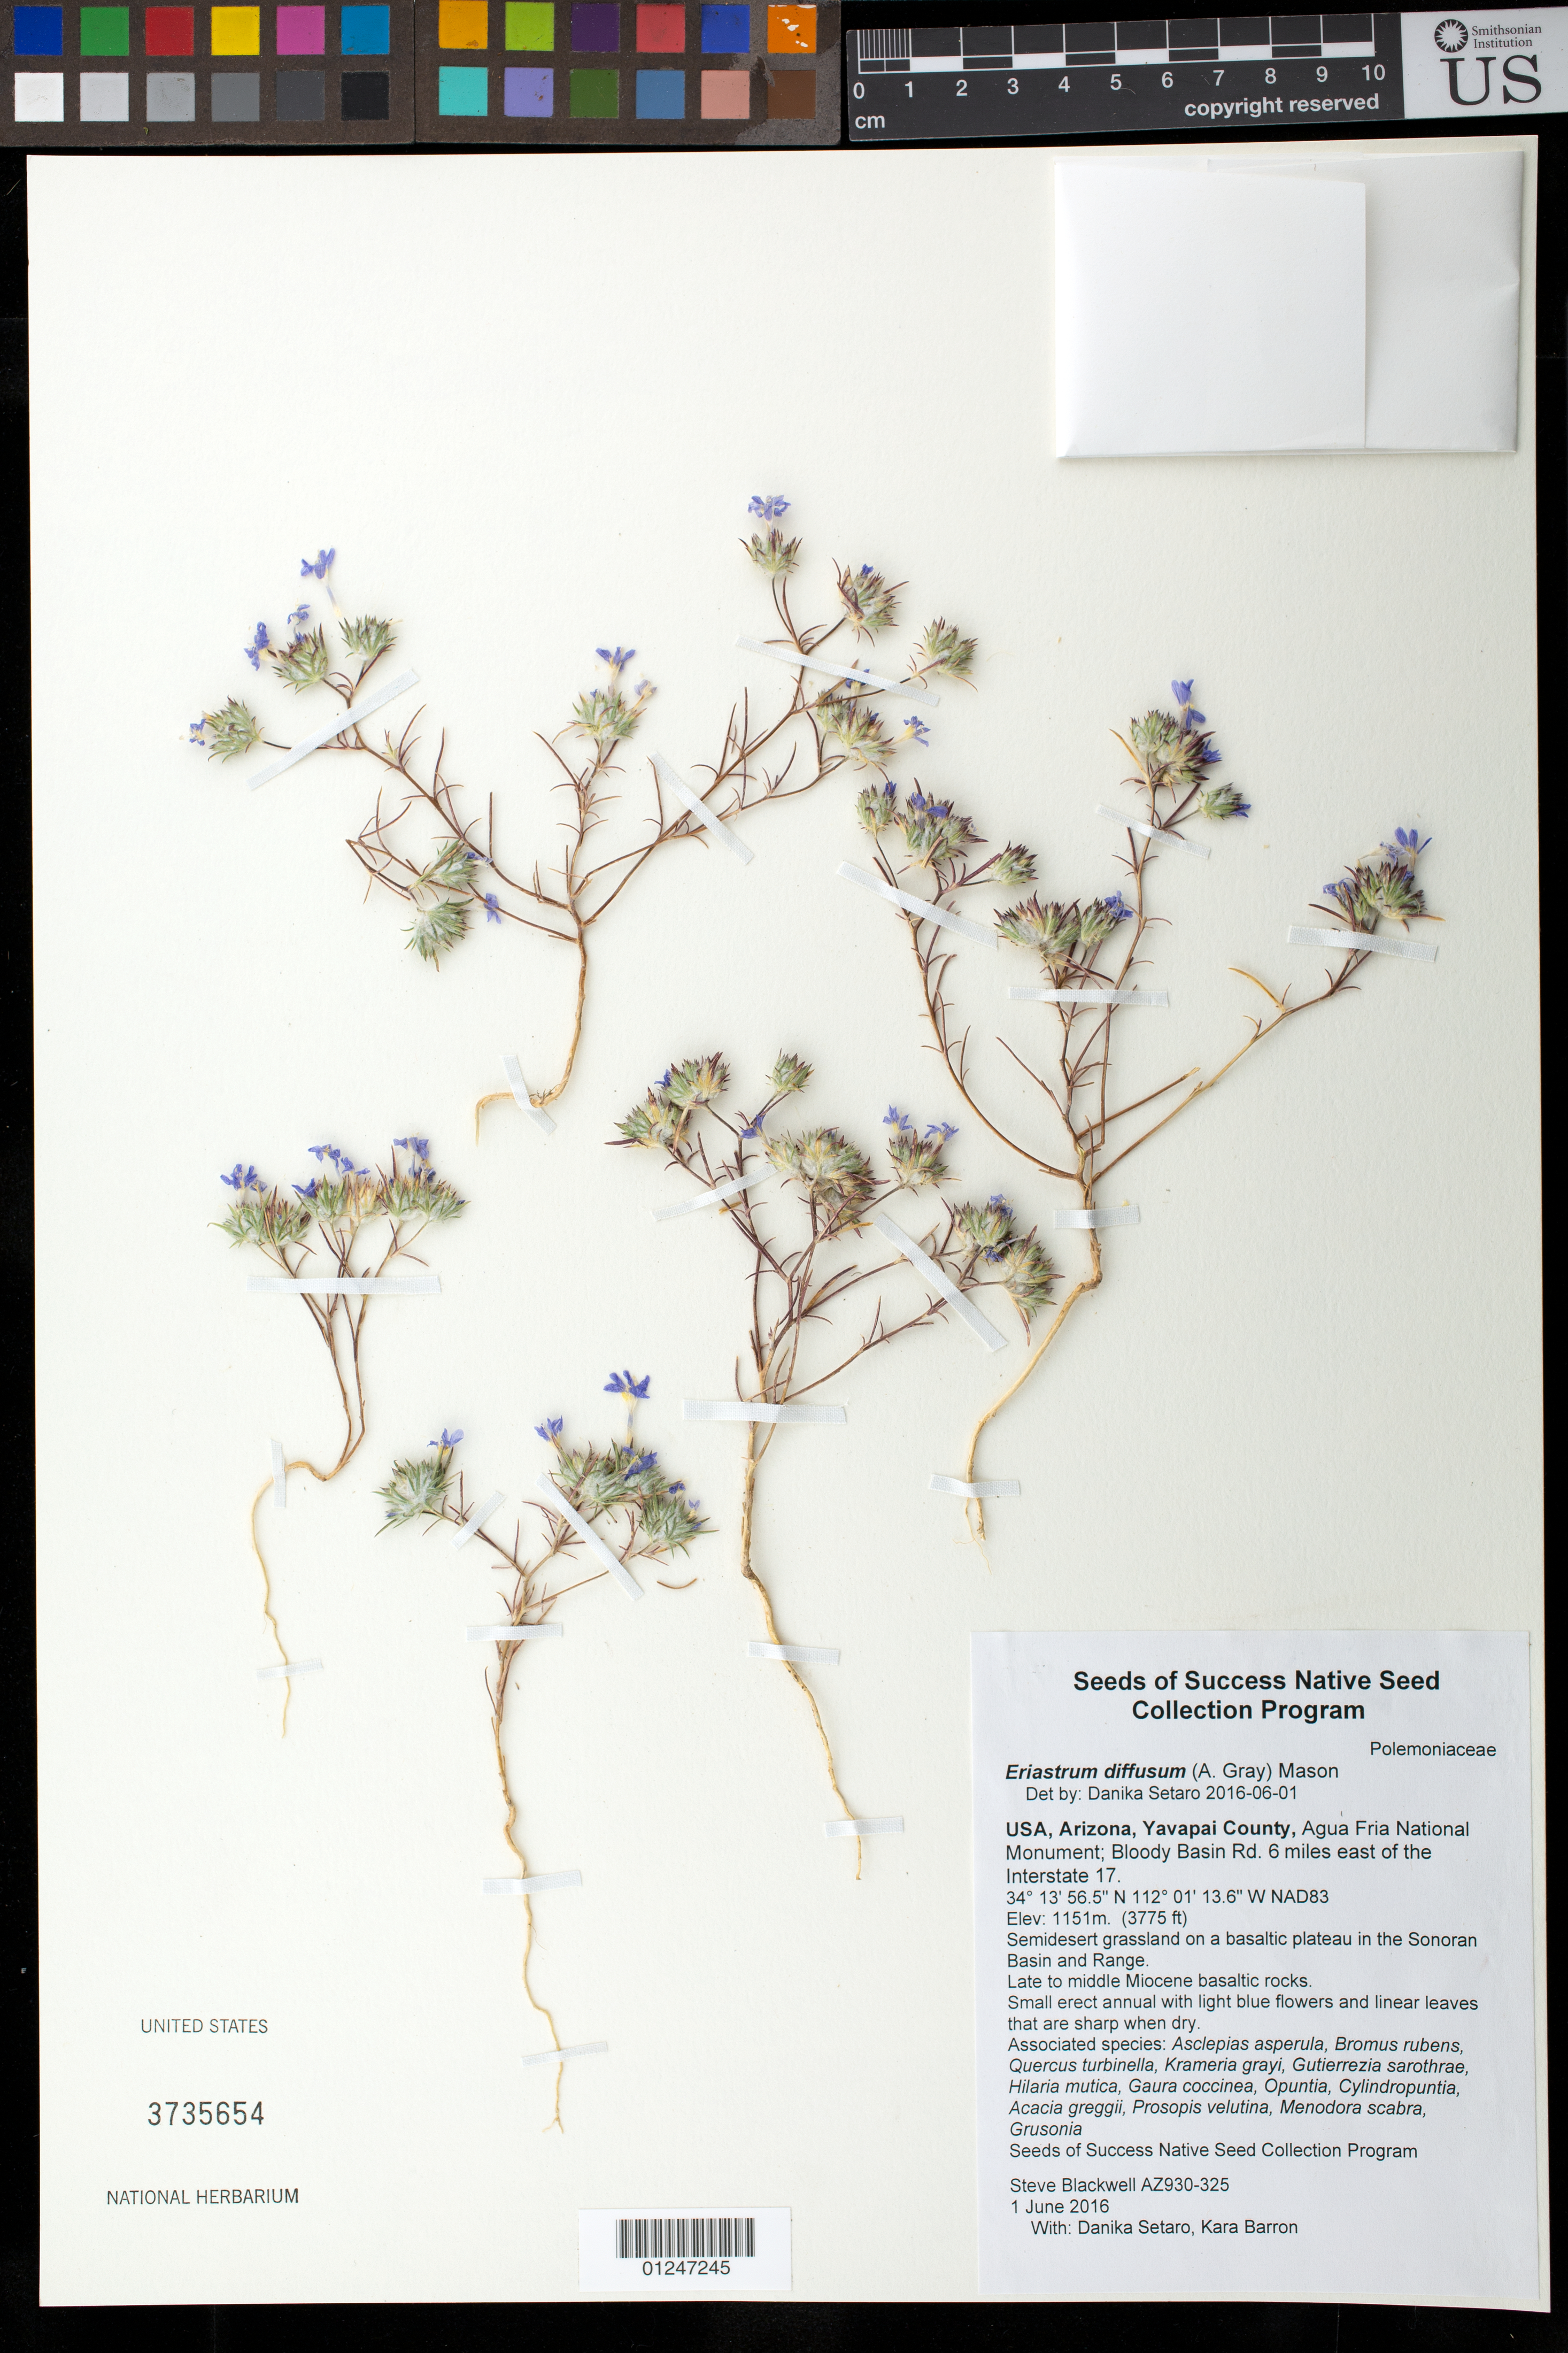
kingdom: Plantae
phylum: Tracheophyta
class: Magnoliopsida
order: Ericales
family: Polemoniaceae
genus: Eriastrum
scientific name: Eriastrum diffusum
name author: (A. Gray) H. Mason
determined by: Setaro, D.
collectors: S. Blackwell, D. Setaro & K. Barron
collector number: ref. number AZ930-325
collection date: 2016-06-01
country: United States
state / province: Arizona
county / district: Yavapai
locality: Agua Fria National Monument, Bloody Basin Rd., 6 mi. E of the Interstate 17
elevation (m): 1151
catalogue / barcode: US 3735654